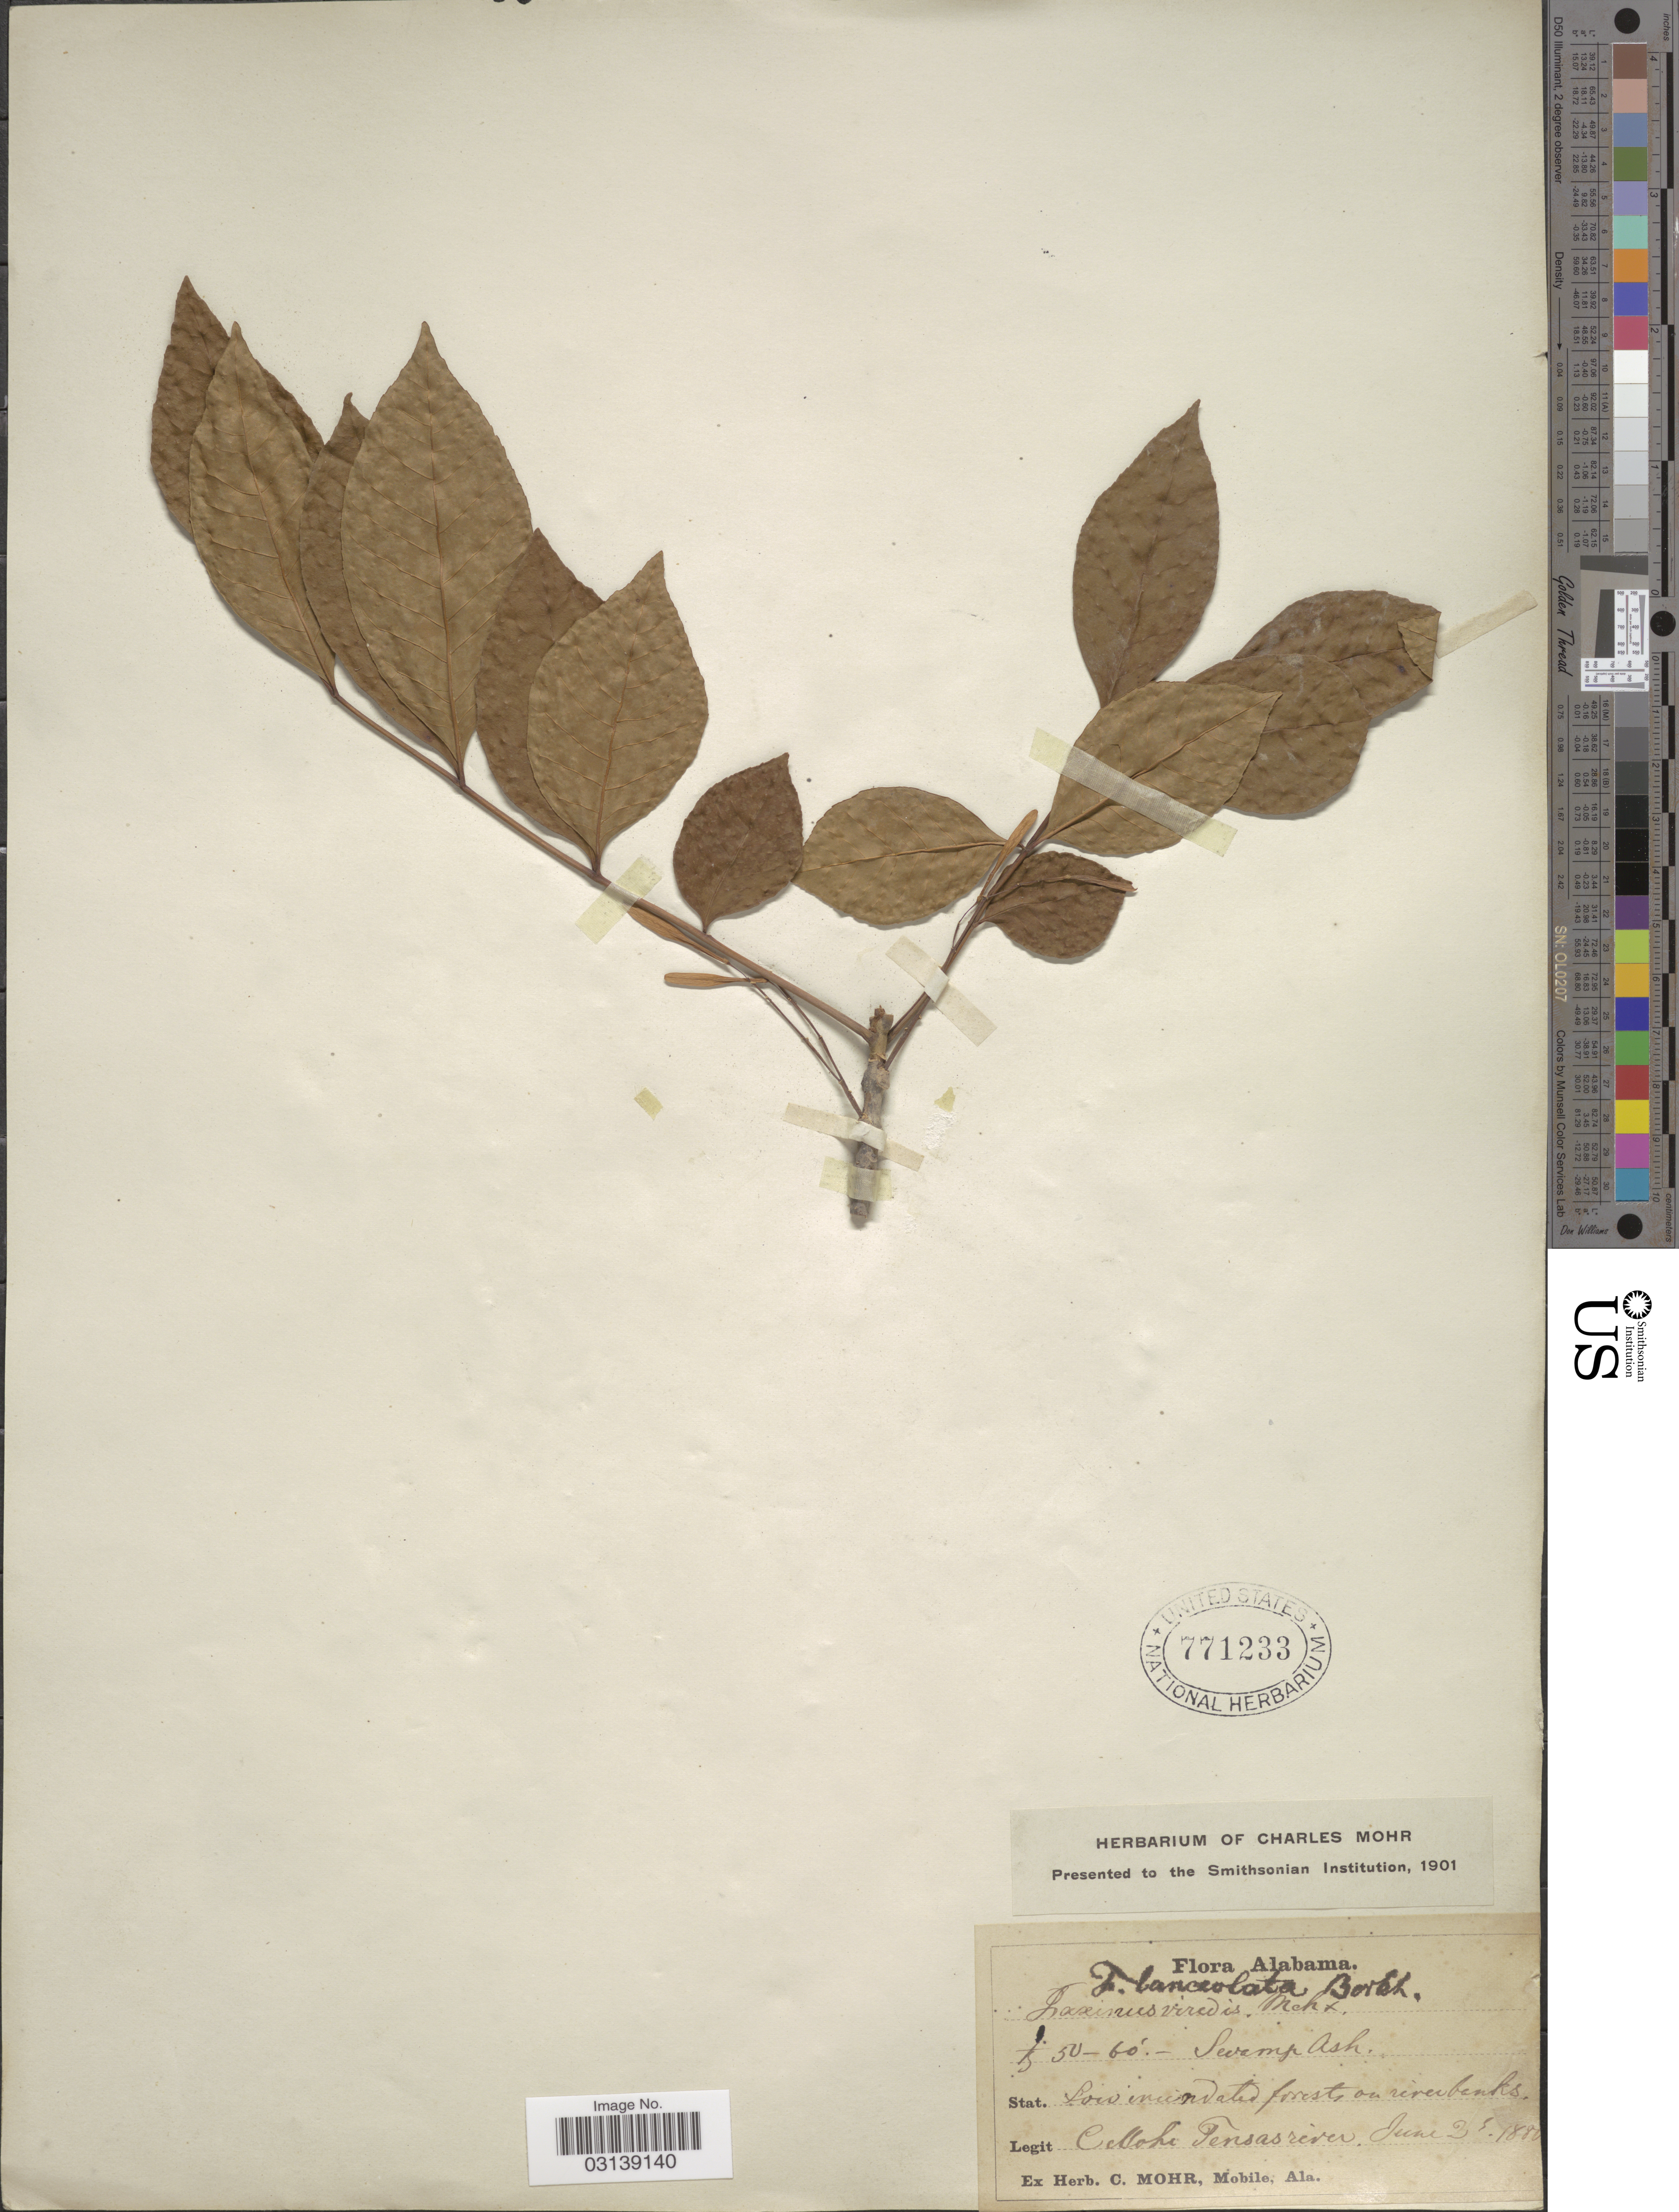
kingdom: Plantae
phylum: Tracheophyta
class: Magnoliopsida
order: Lamiales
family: Oleaceae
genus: Fraxinus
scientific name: Fraxinus pennsylvanica var. lanceolata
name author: Sarg.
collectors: C. T. Mohr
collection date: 1880-06-03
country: United States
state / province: Alabama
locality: Tensas river.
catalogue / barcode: US 771233